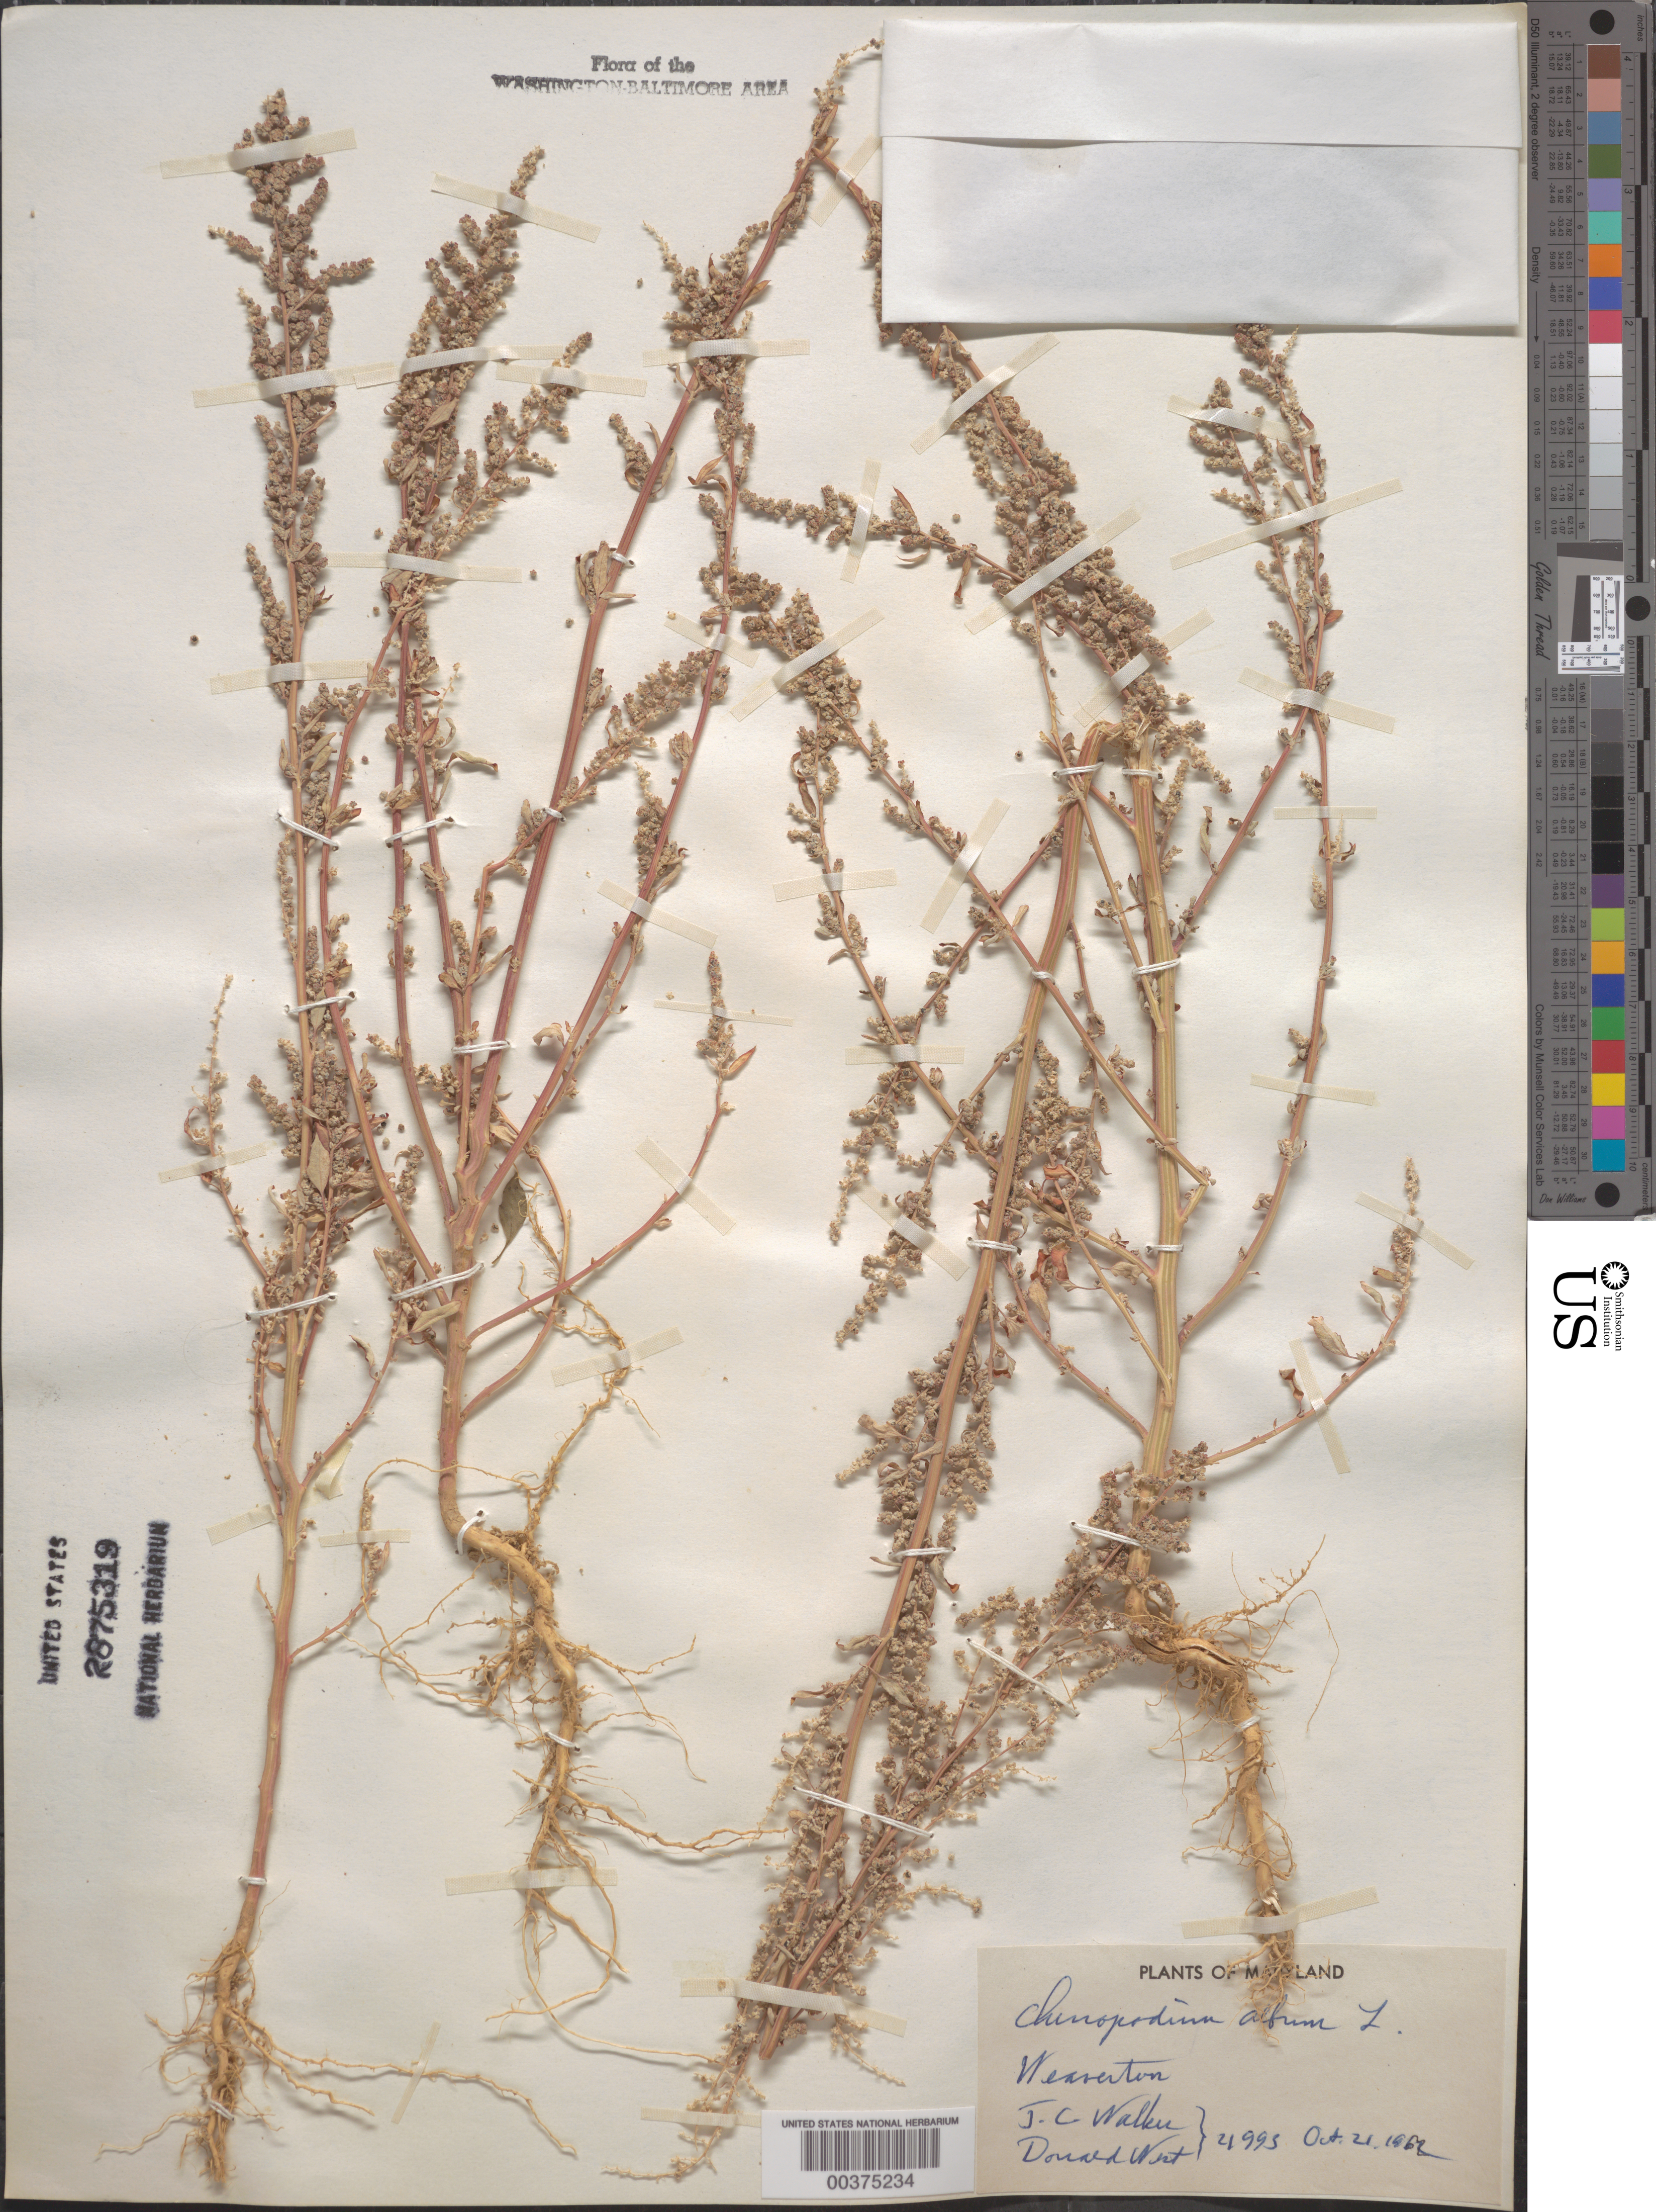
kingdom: Plantae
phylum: Tracheophyta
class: Magnoliopsida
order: Caryophyllales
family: Amaranthaceae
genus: Chenopodium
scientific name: Chenopodium album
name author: L.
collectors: J. Walker & D. West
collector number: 21993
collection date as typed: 21 Oct 1962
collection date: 1962-10-21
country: United States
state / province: Maryland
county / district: Baltimore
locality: Weaverton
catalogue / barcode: US 2875319